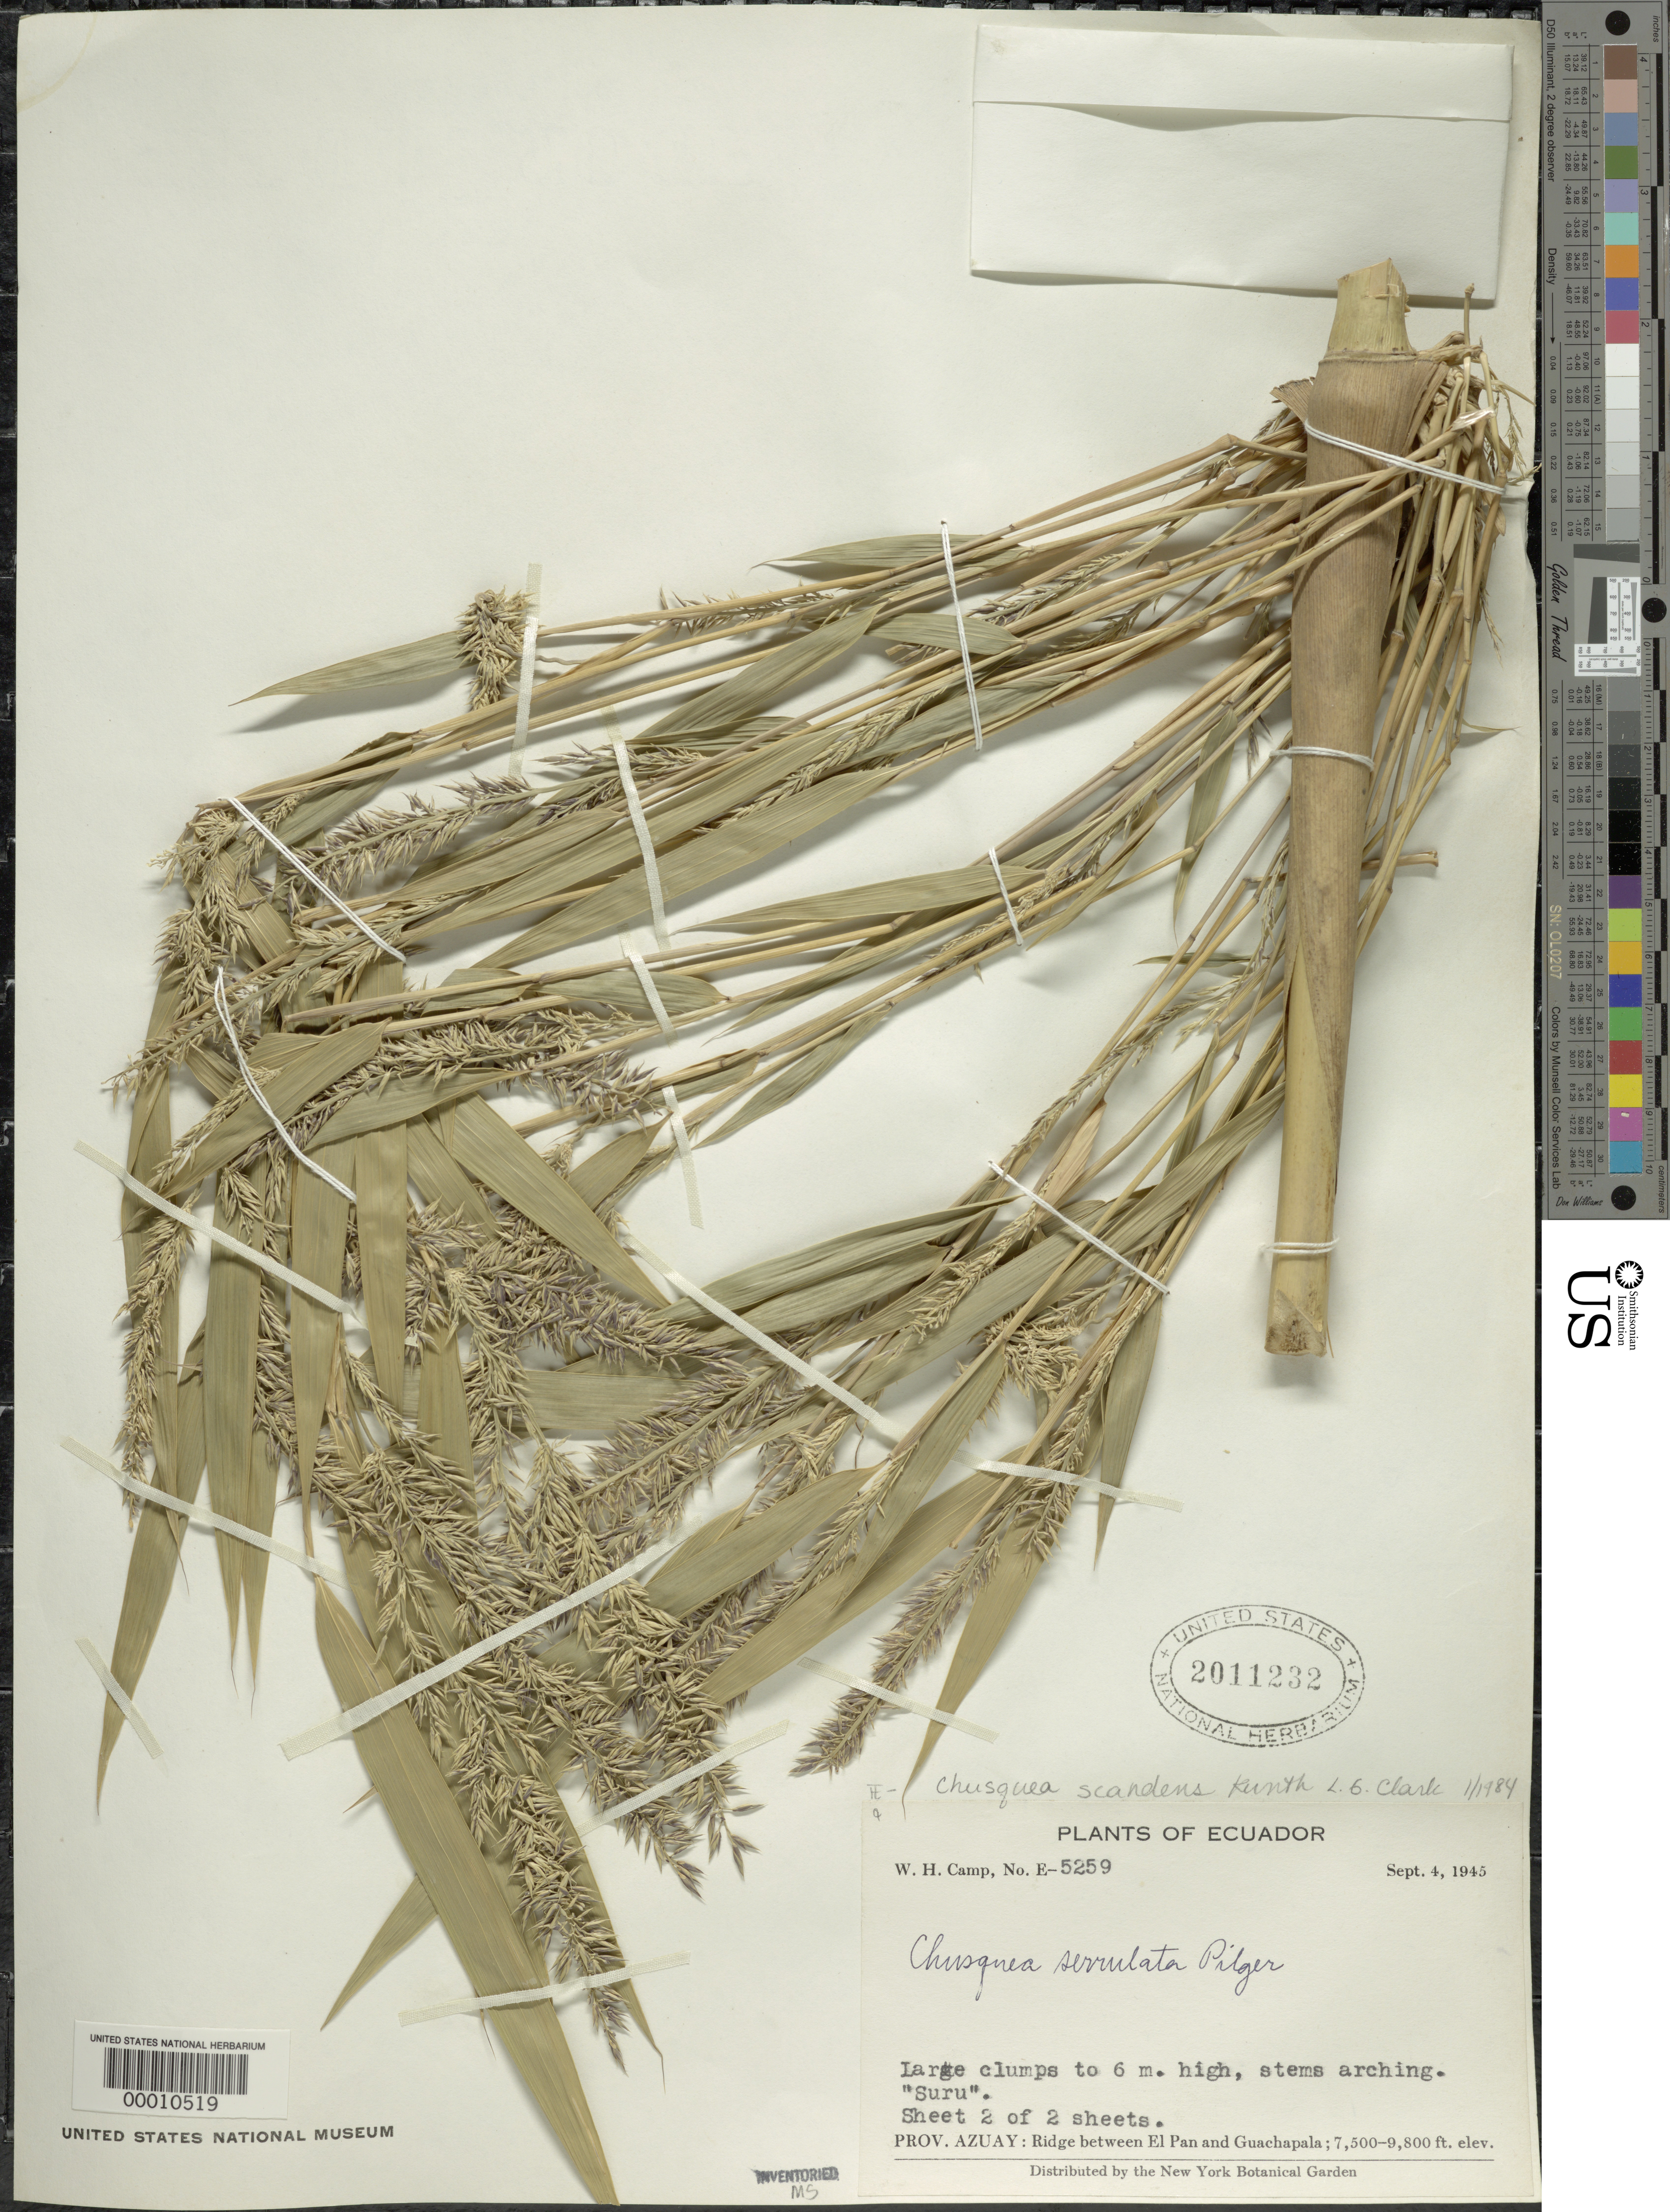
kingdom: Plantae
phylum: Tracheophyta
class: Liliopsida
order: Poales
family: Poaceae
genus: Chusquea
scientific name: Chusquea scandens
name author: Kunth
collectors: W. H. Camp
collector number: E-5259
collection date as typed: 04 Sep 1945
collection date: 1945-09-04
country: Ecuador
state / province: Azuay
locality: El Pan, Guachapala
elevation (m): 2288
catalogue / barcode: US 2011232